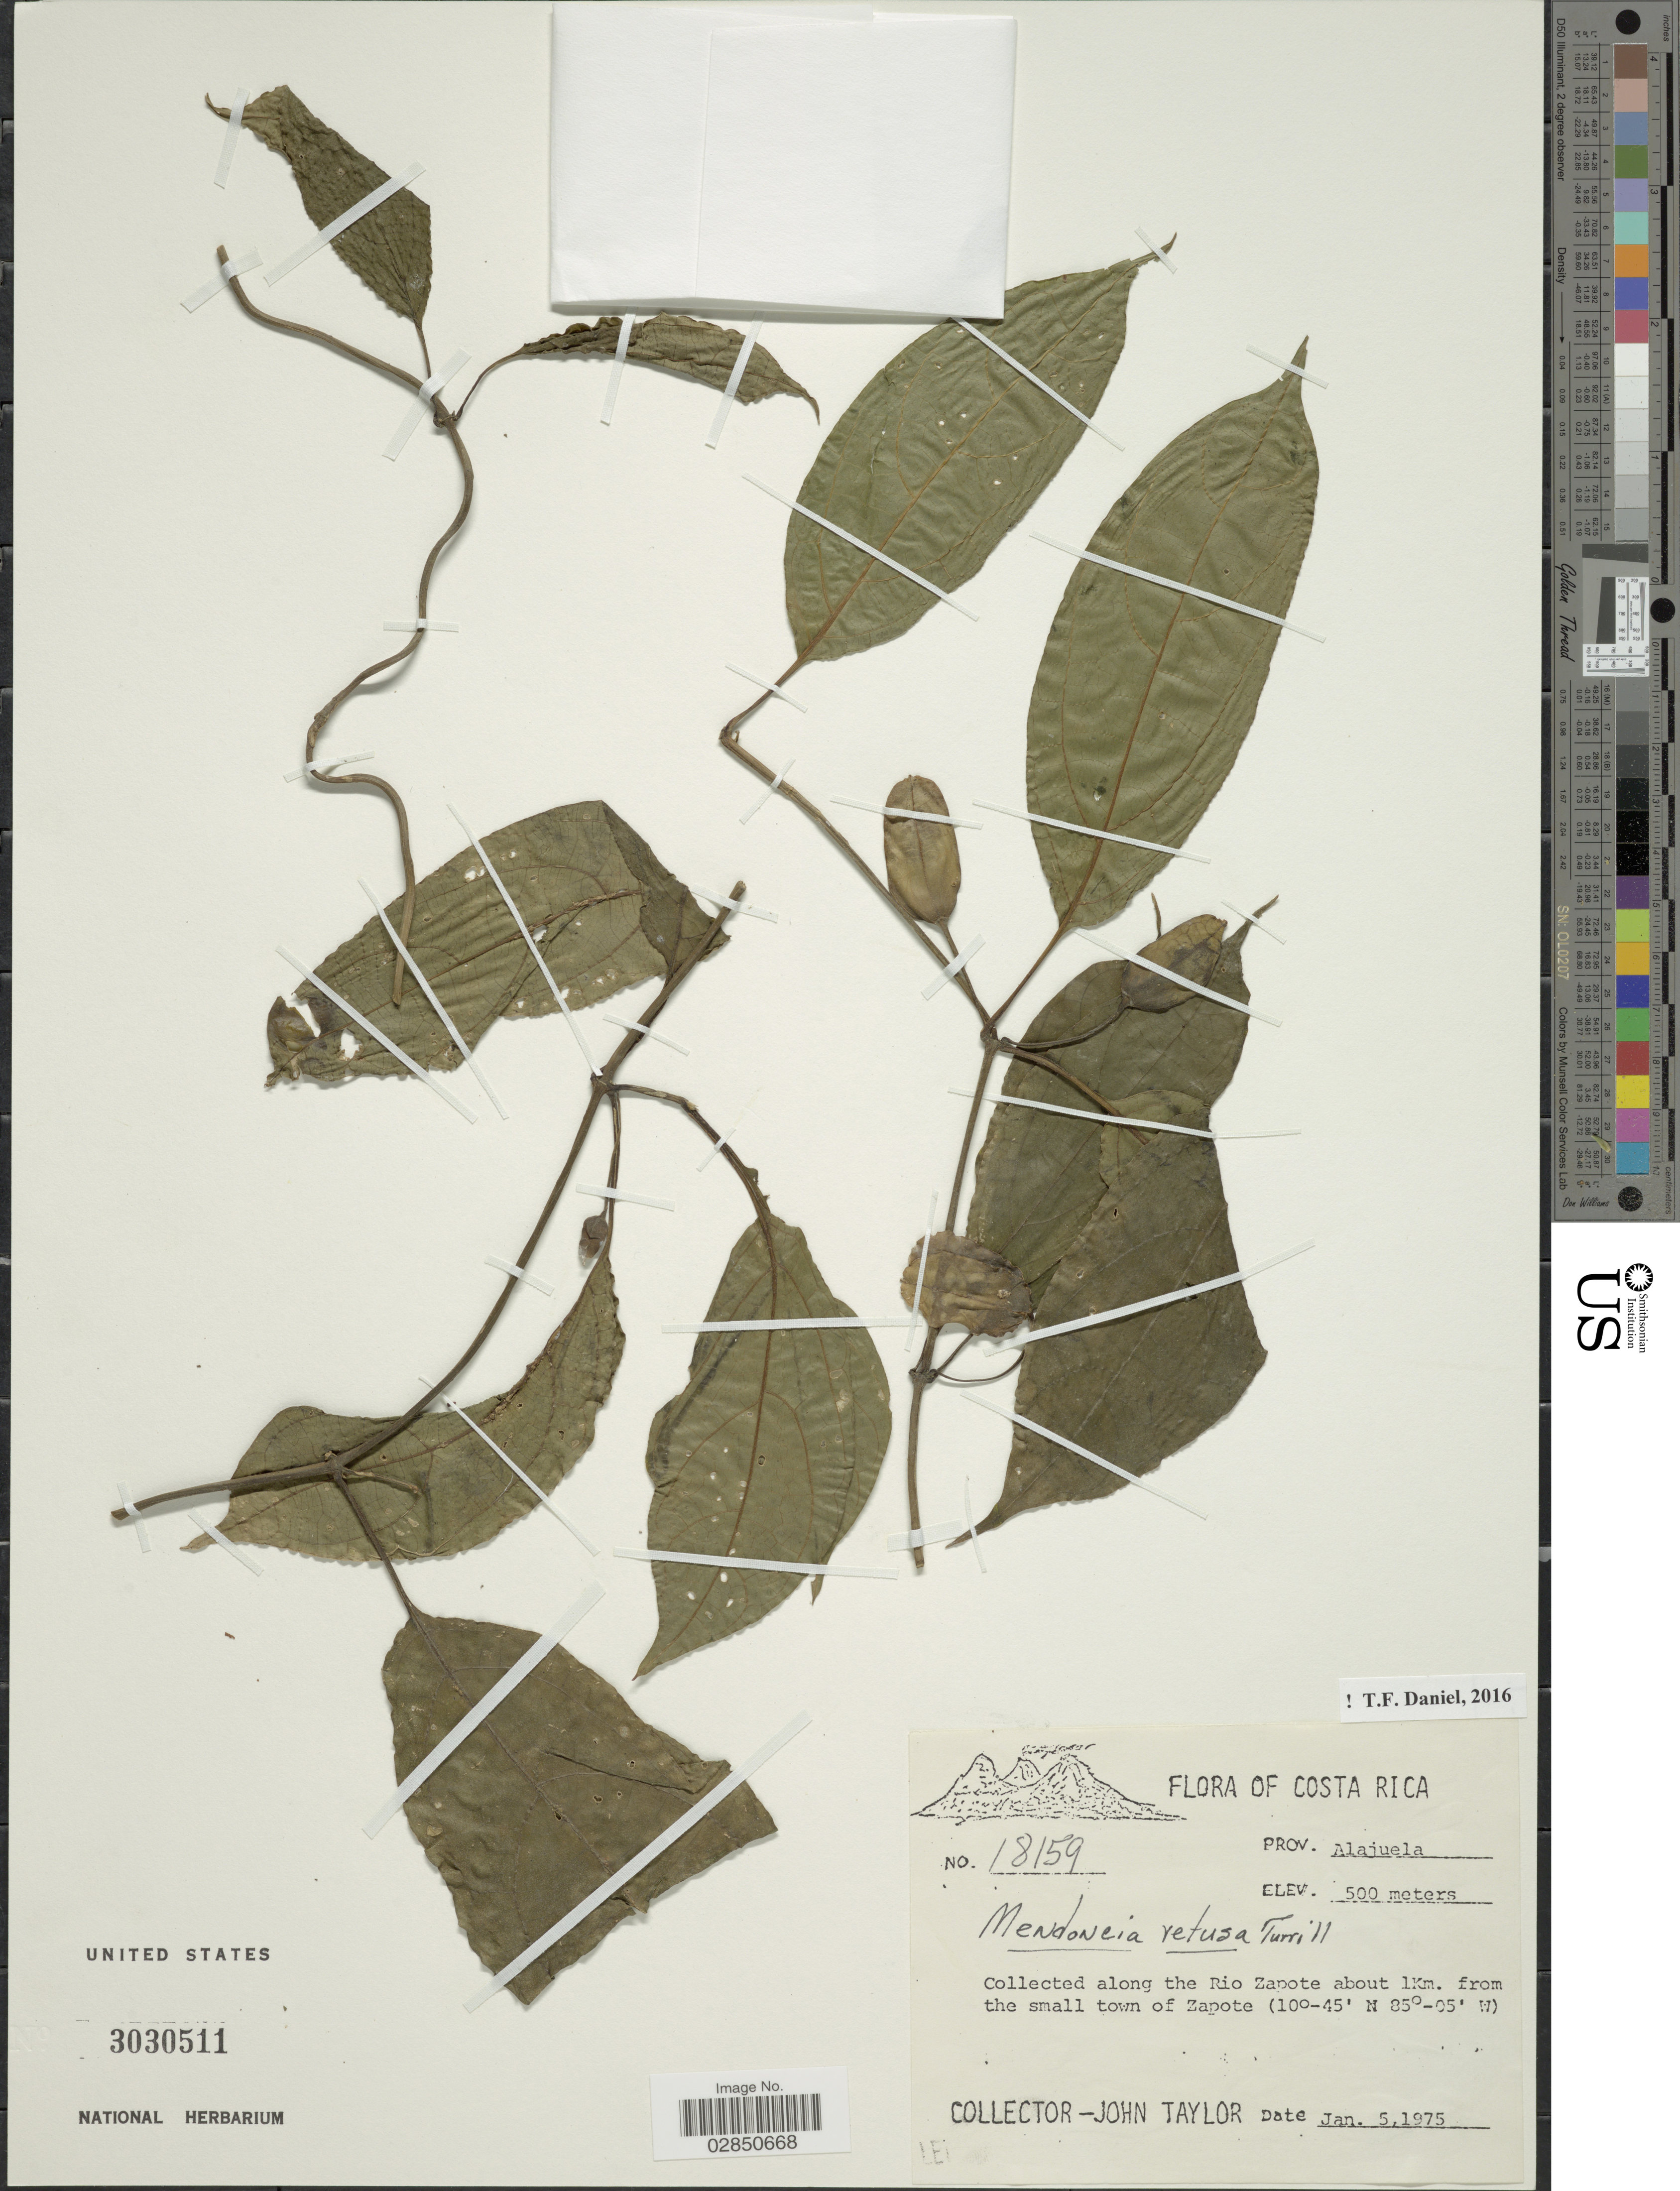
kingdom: Plantae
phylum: Tracheophyta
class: Magnoliopsida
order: Lamiales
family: Acanthaceae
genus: Mendoncia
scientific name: Mendoncia retusa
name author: Turrill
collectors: J. Taylor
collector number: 18159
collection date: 1975-01-05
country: Costa Rica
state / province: Alajuela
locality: Prov. Alajuela, along the Rio Zapote about 1Km. from the small town of Zapote.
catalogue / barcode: US 3030511